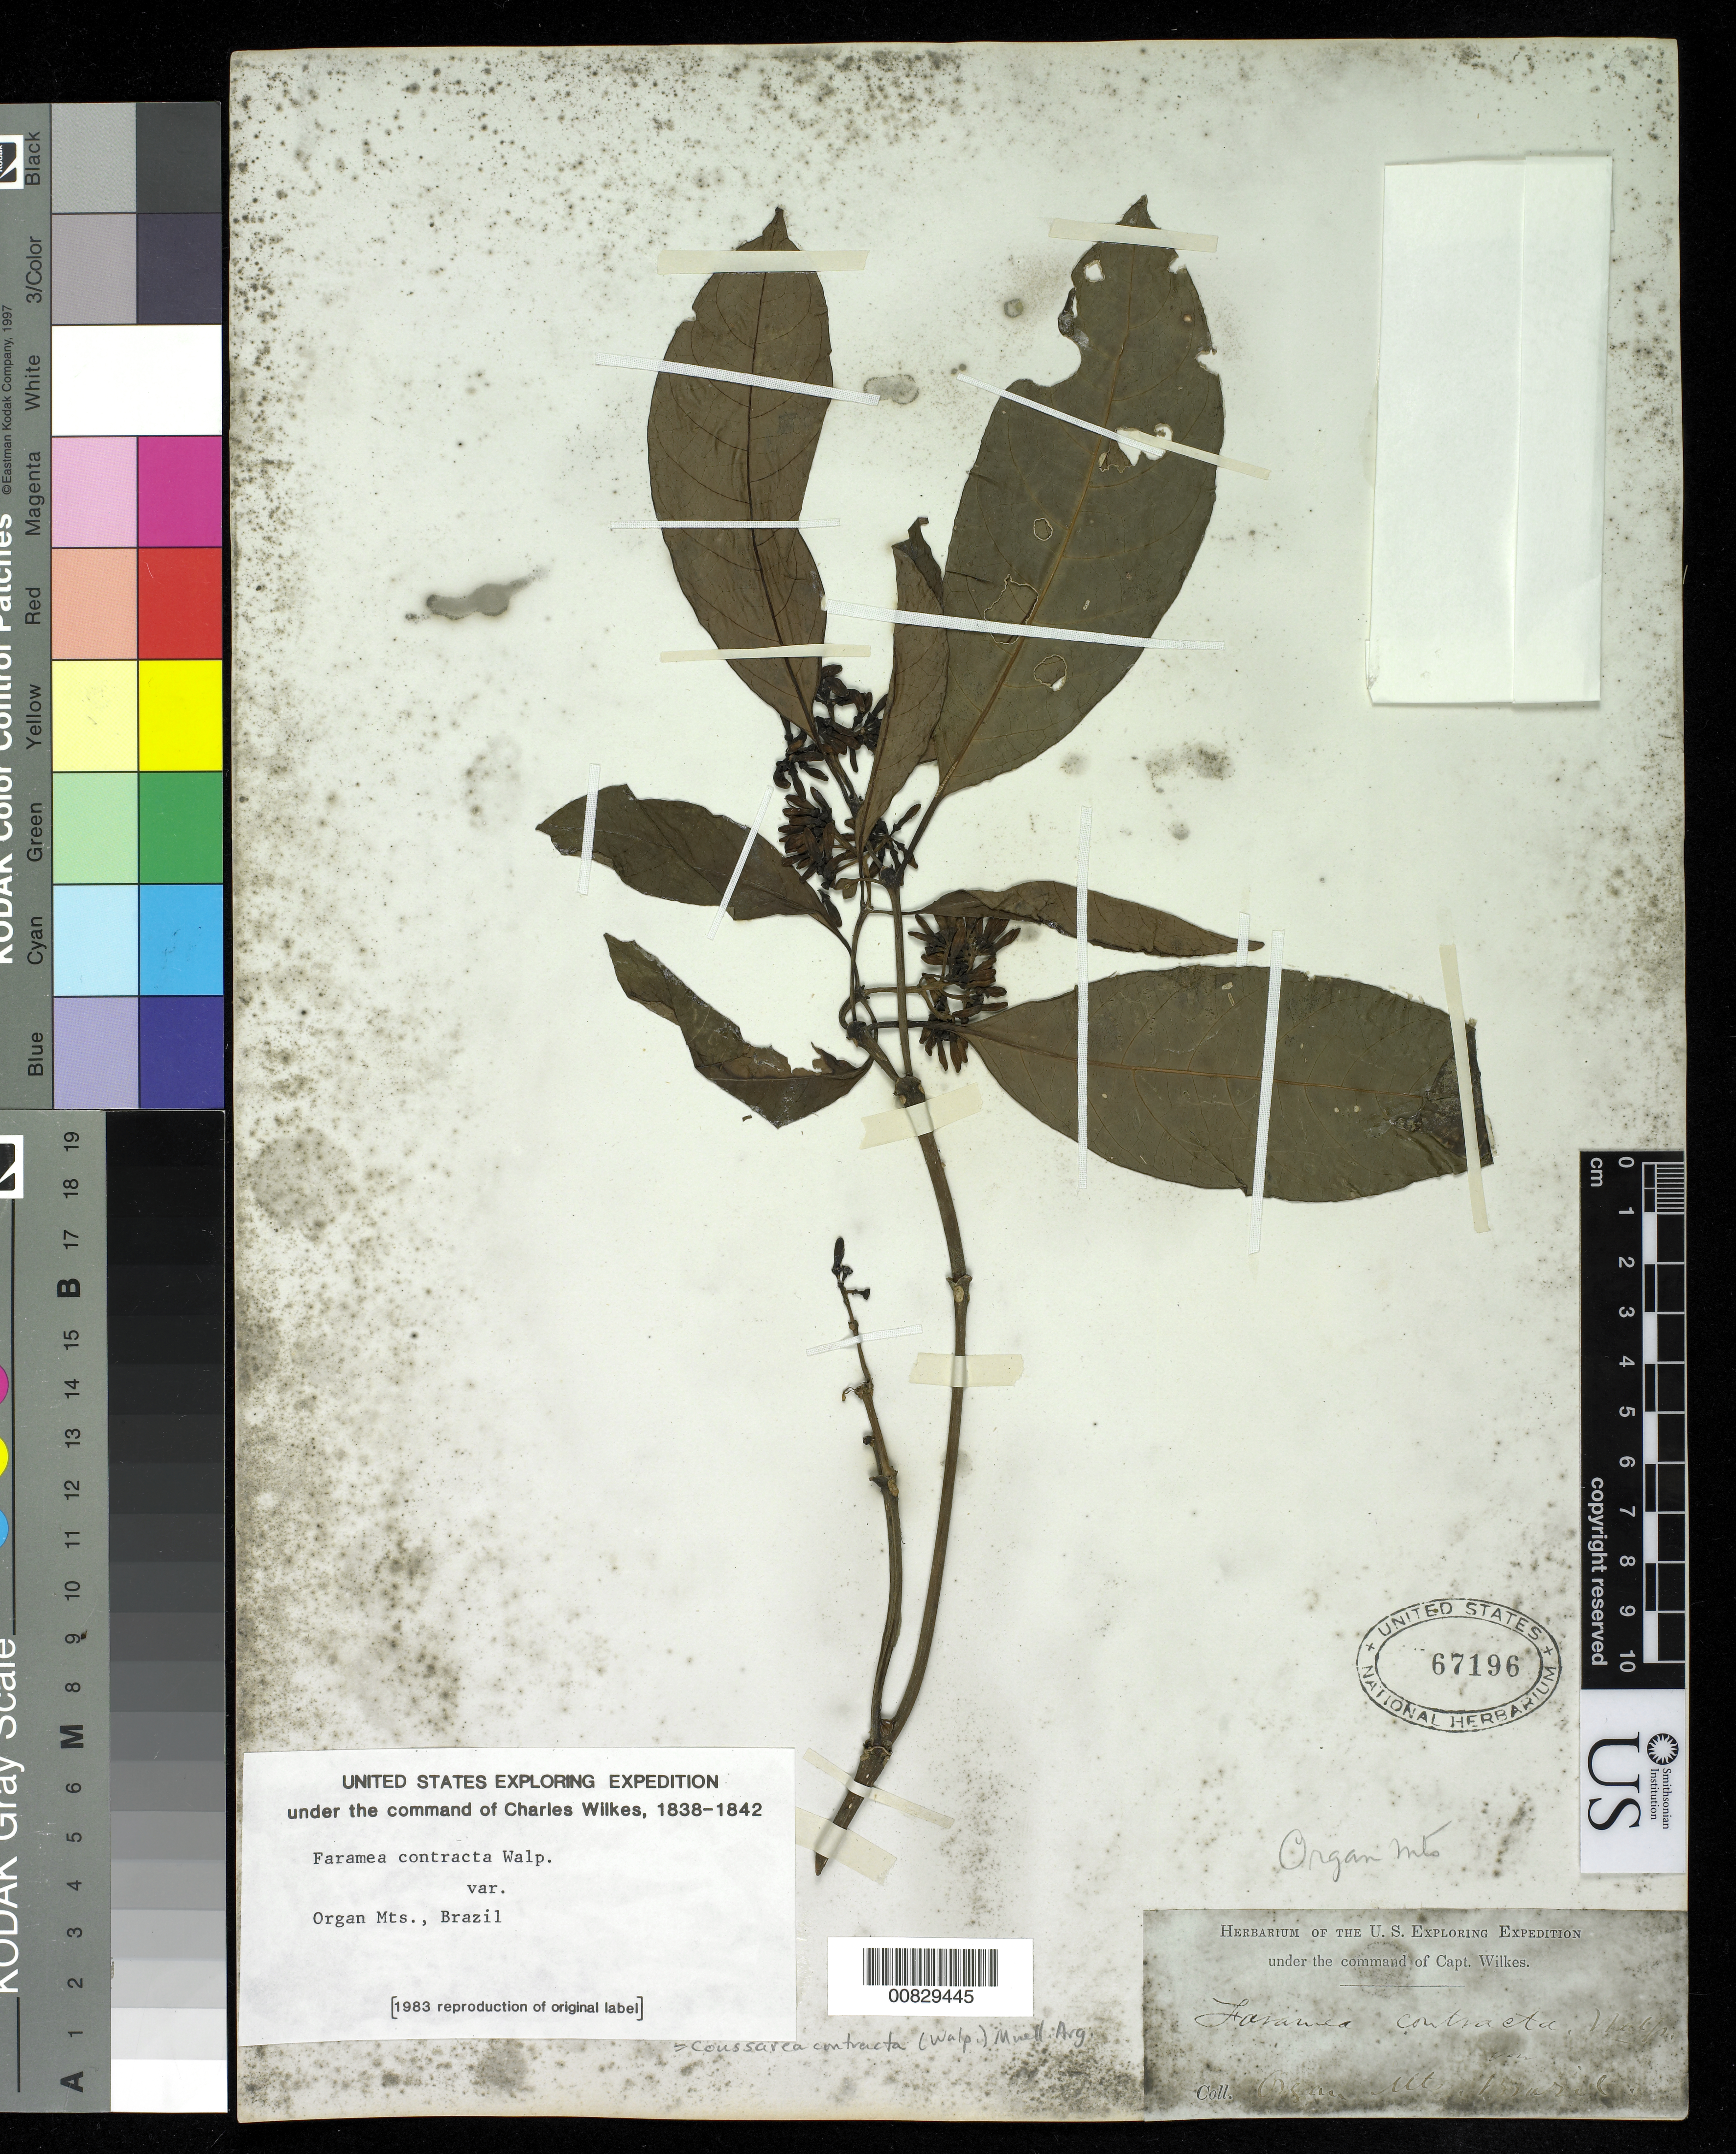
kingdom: Plantae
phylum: Tracheophyta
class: Magnoliopsida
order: Gentianales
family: Rubiaceae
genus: Coussarea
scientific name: Coussarea contracta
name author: (Walp.) Benth. & Hook. f. ex Müll. Arg.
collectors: Wilkes Explor. Exped.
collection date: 1838/1842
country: Brazil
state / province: Rio de Janeiro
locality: Organ Mts.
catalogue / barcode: US 67196